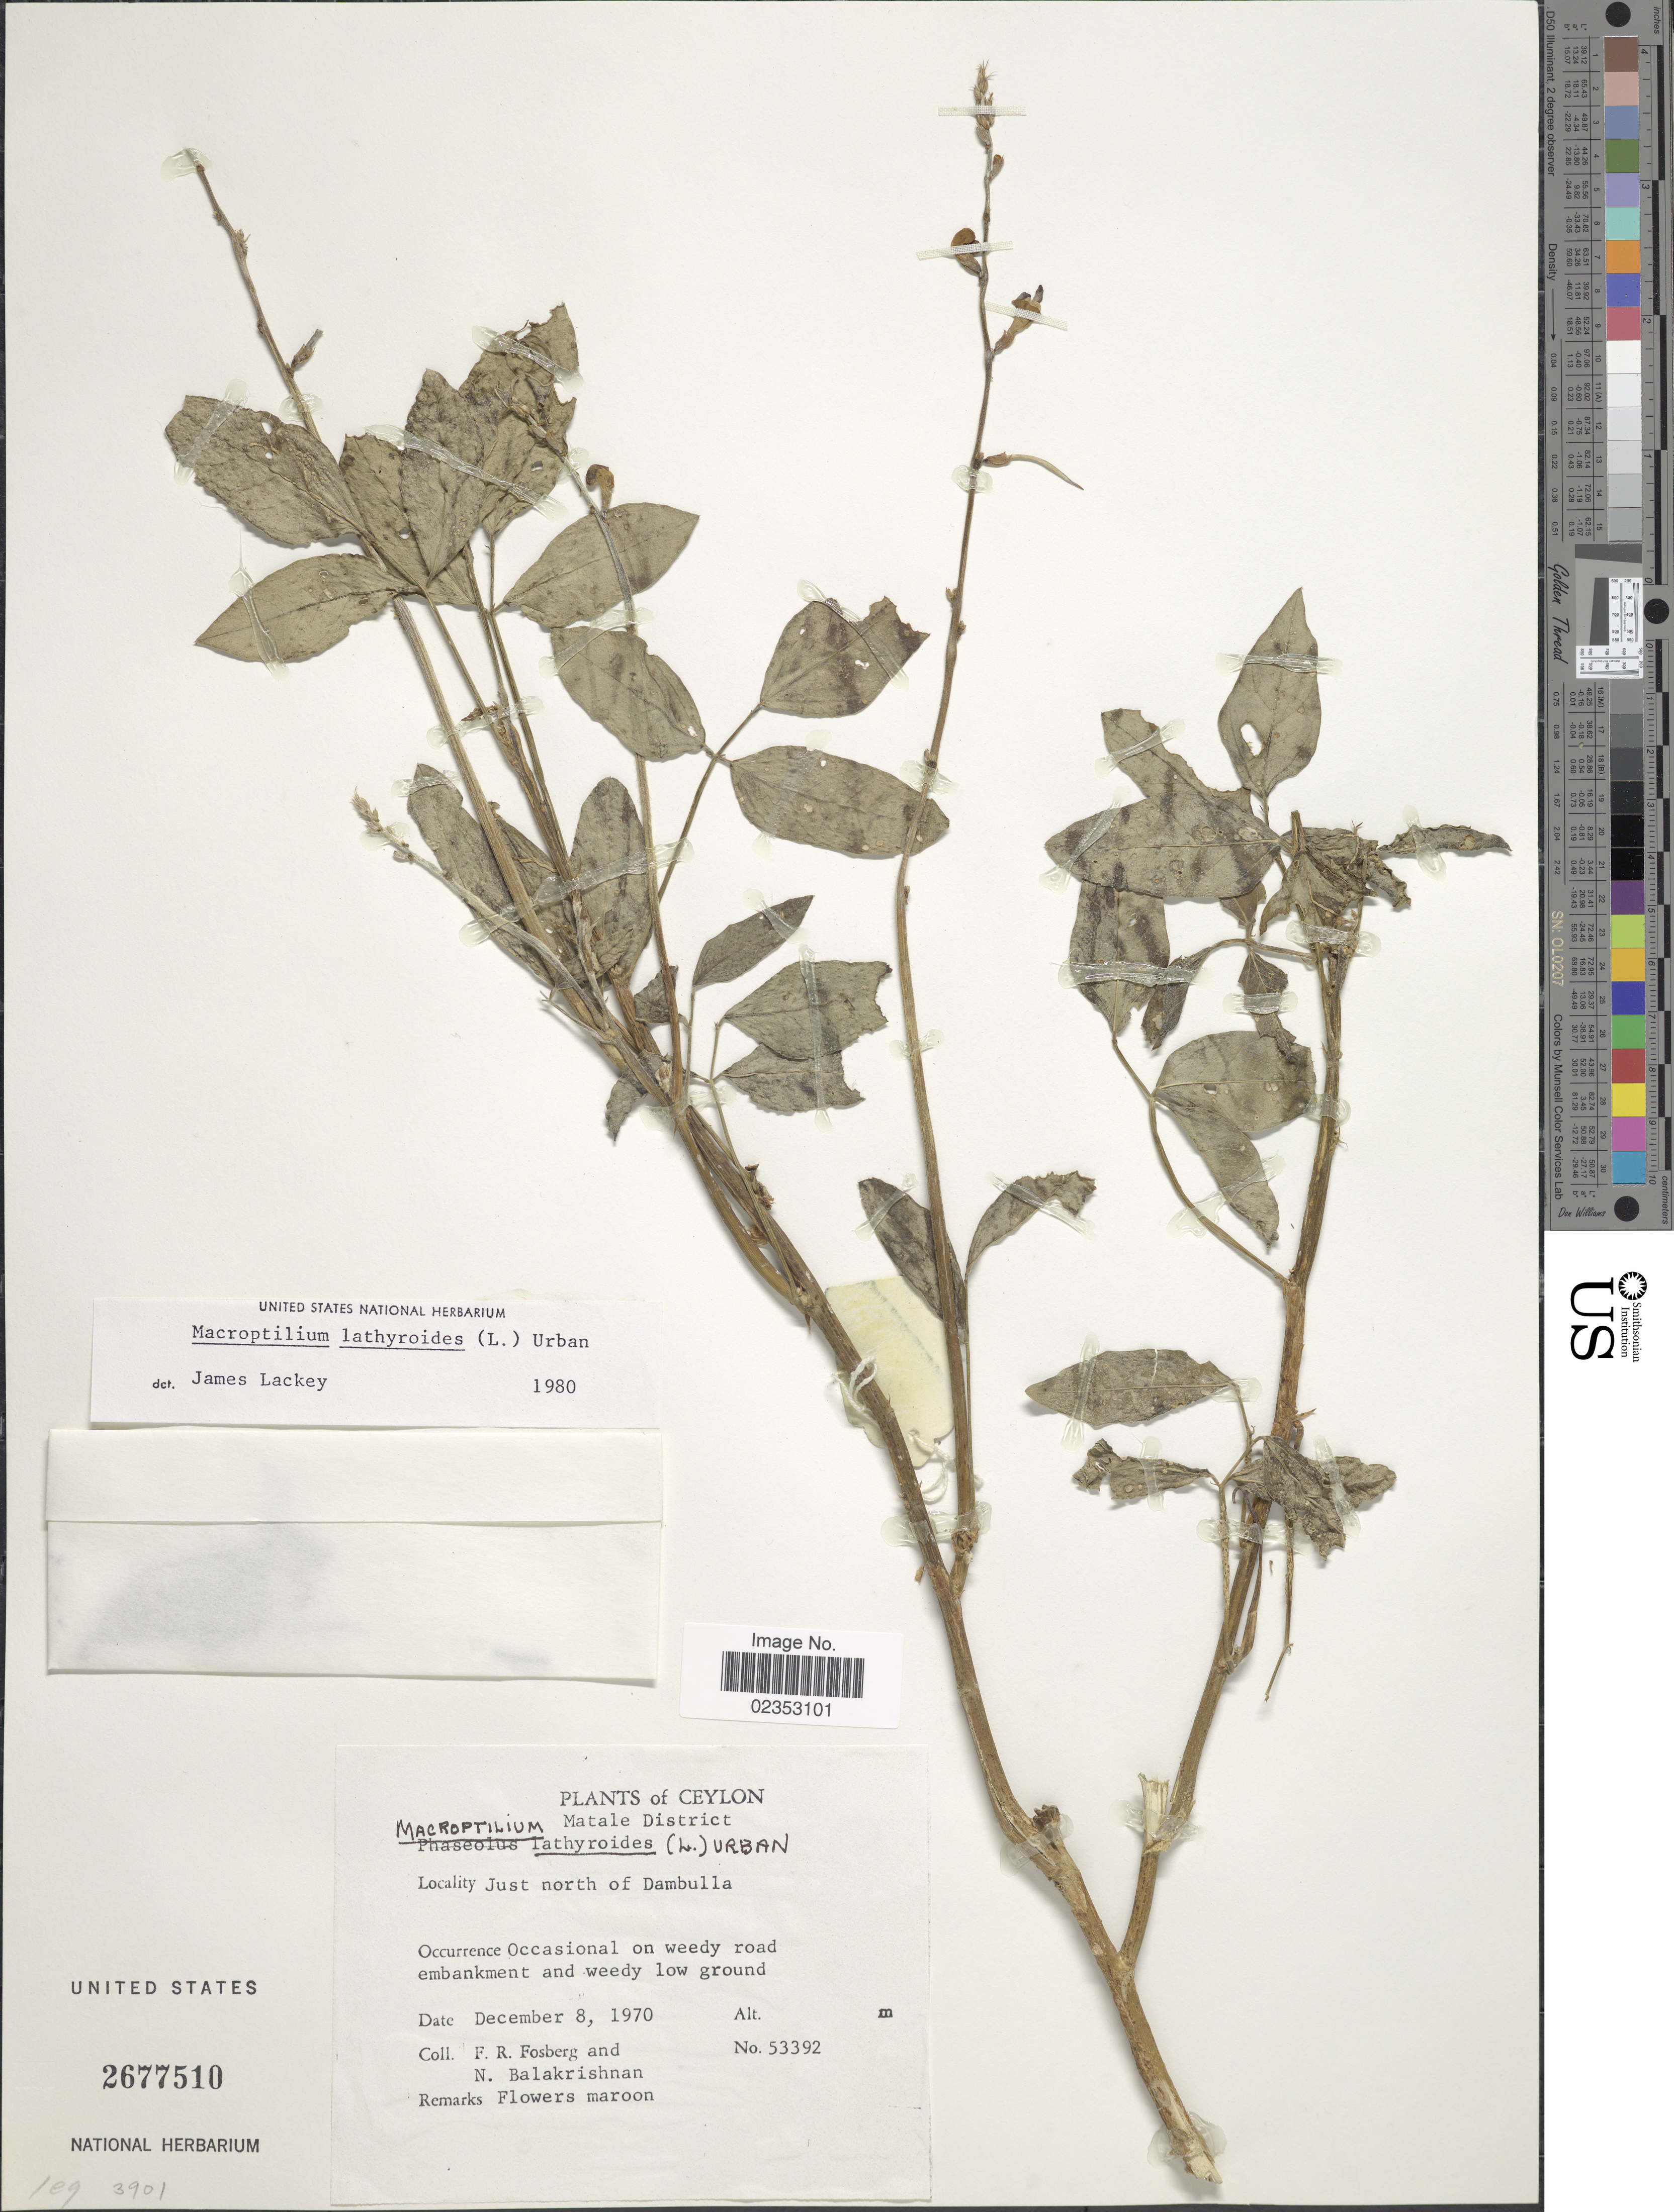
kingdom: Plantae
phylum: Tracheophyta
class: Magnoliopsida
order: Fabales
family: Fabaceae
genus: Macroptilium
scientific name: Macroptilium lathyroides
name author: (L.) Urb.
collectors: F. R. Fosberg & N. Balakrishnan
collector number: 53392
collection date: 1970-12-08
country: Sri Lanka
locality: Ceylon, Matale District, Just north of Dambulla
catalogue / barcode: US 2677510